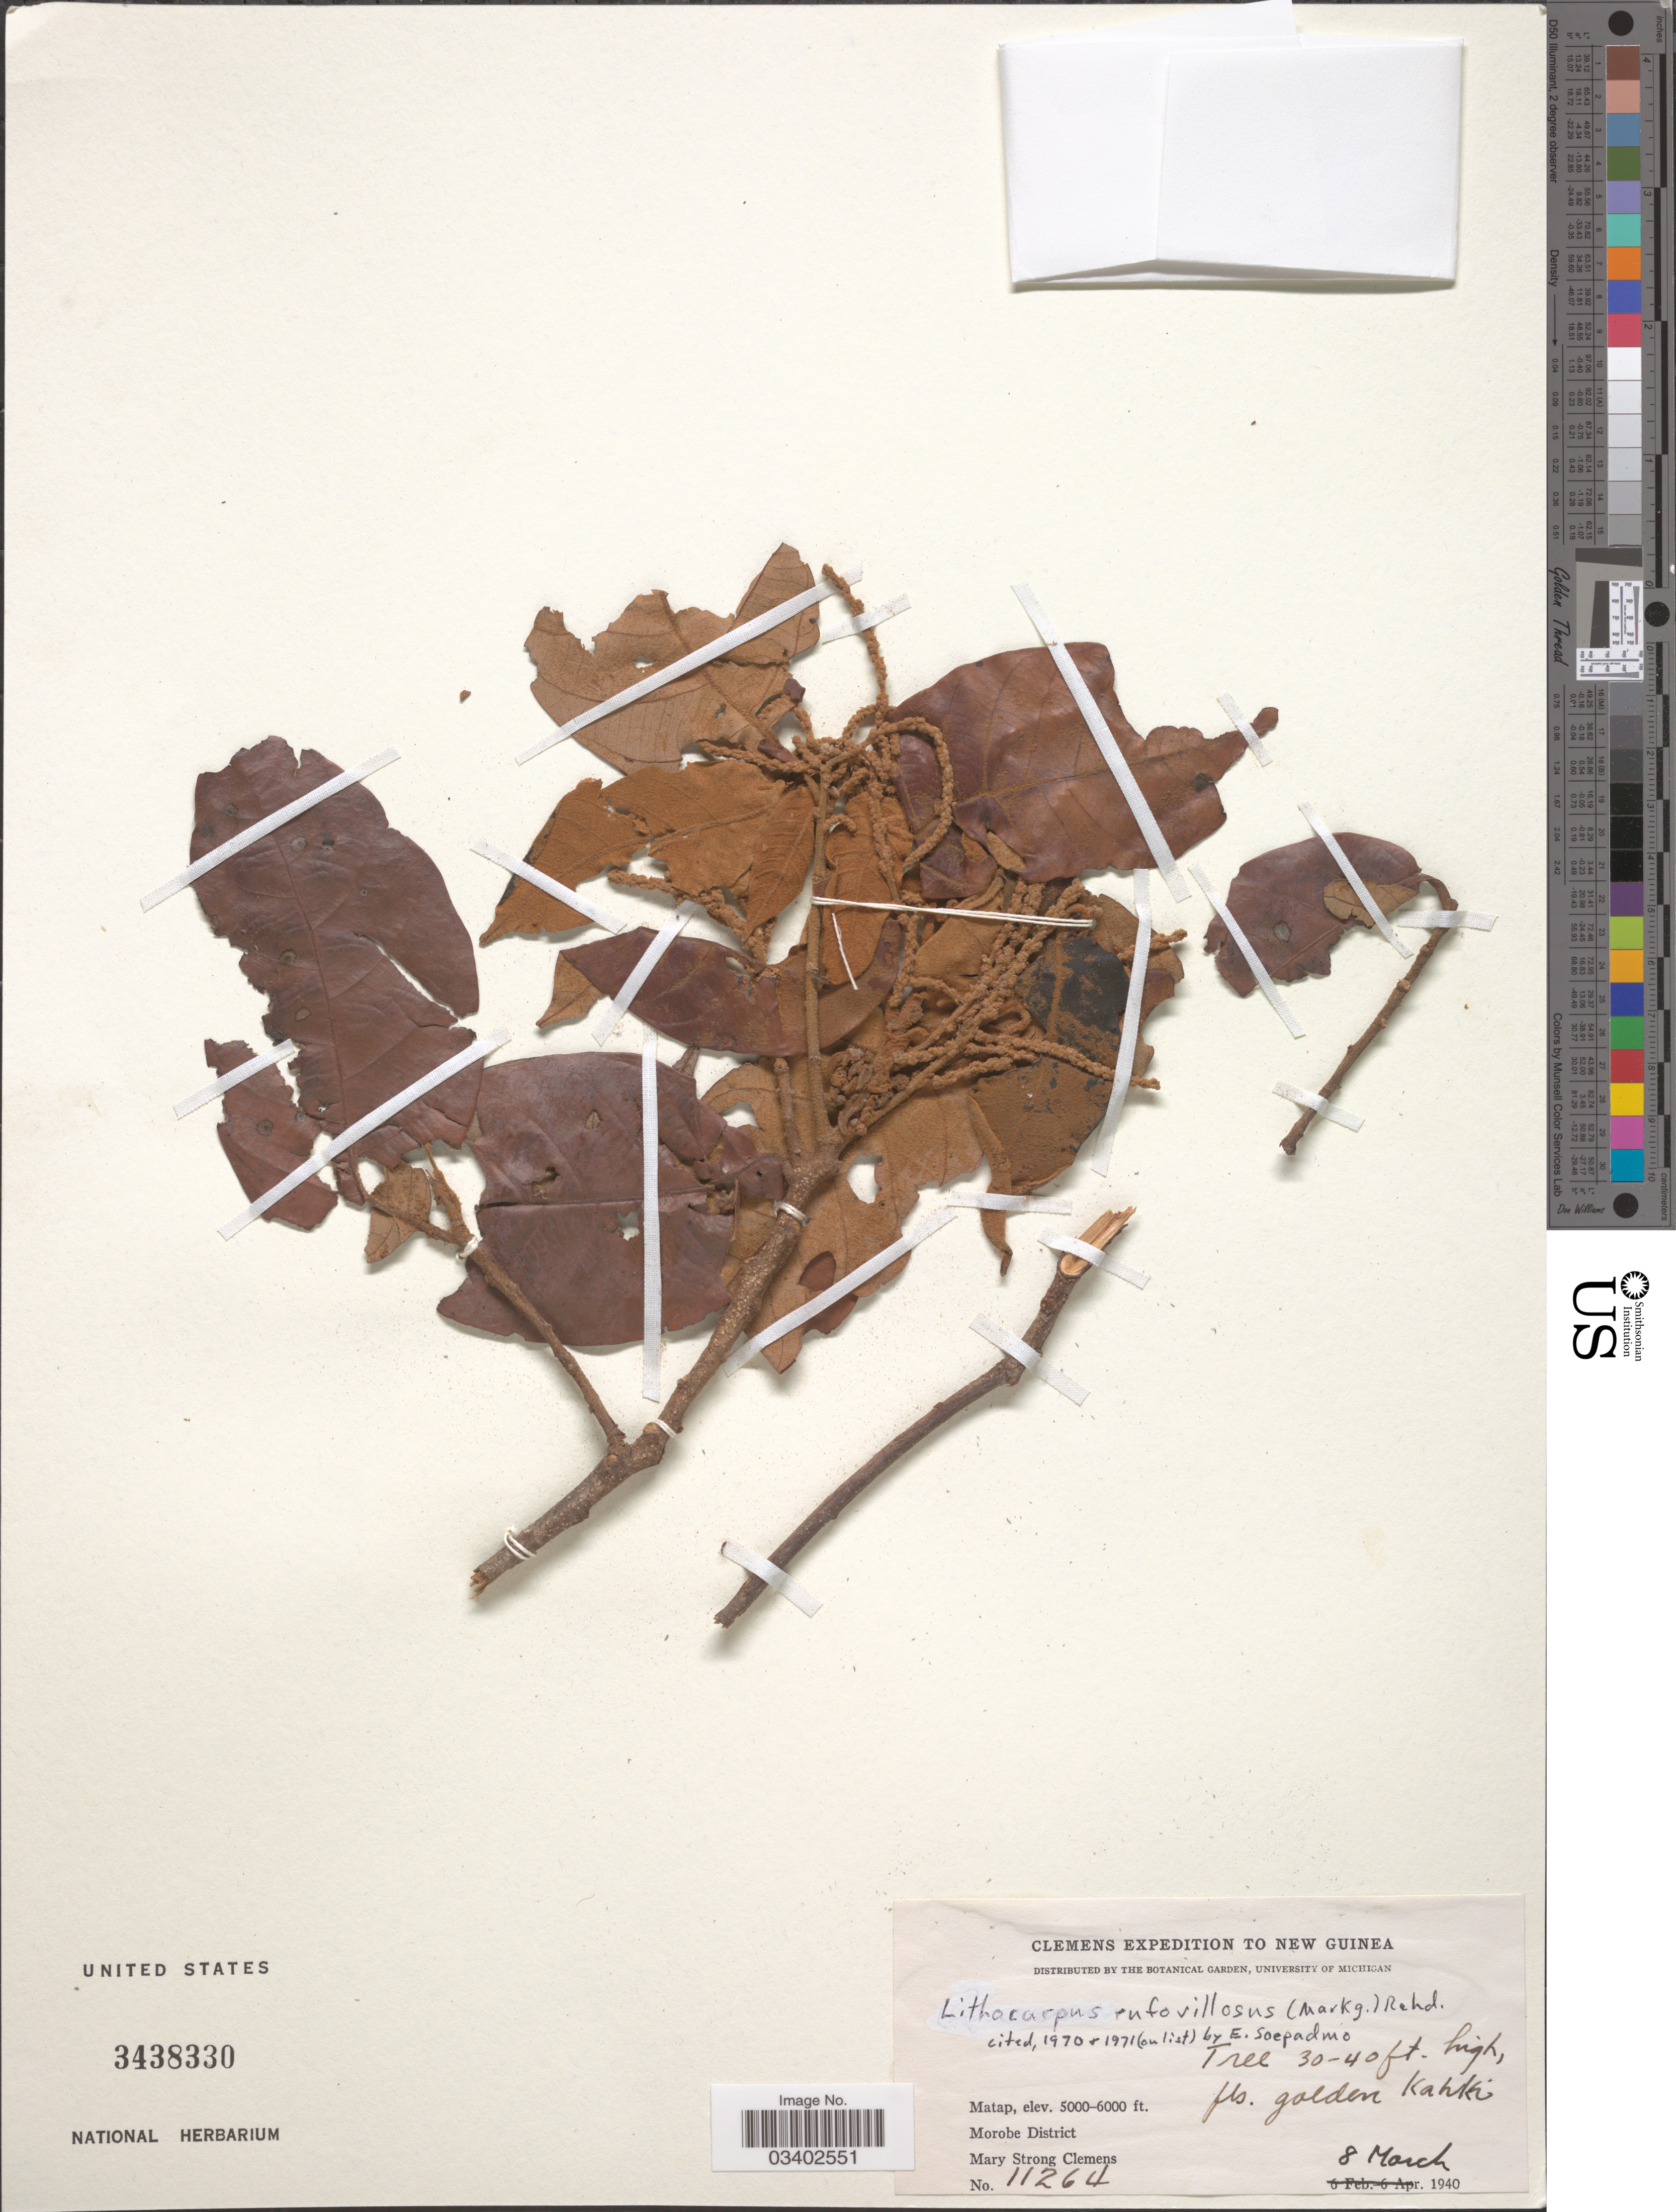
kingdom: Plantae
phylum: Tracheophyta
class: Magnoliopsida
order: Fagales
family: Fagaceae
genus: Lithocarpus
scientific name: Lithocarpus rufovillosus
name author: (Markgr.) Rehder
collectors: M. S. Clemens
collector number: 11264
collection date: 1940-03-08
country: Papua New Guinea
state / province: Morobe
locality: New Guinea. Matap. Morobe District.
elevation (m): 1524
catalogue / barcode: US 3438330